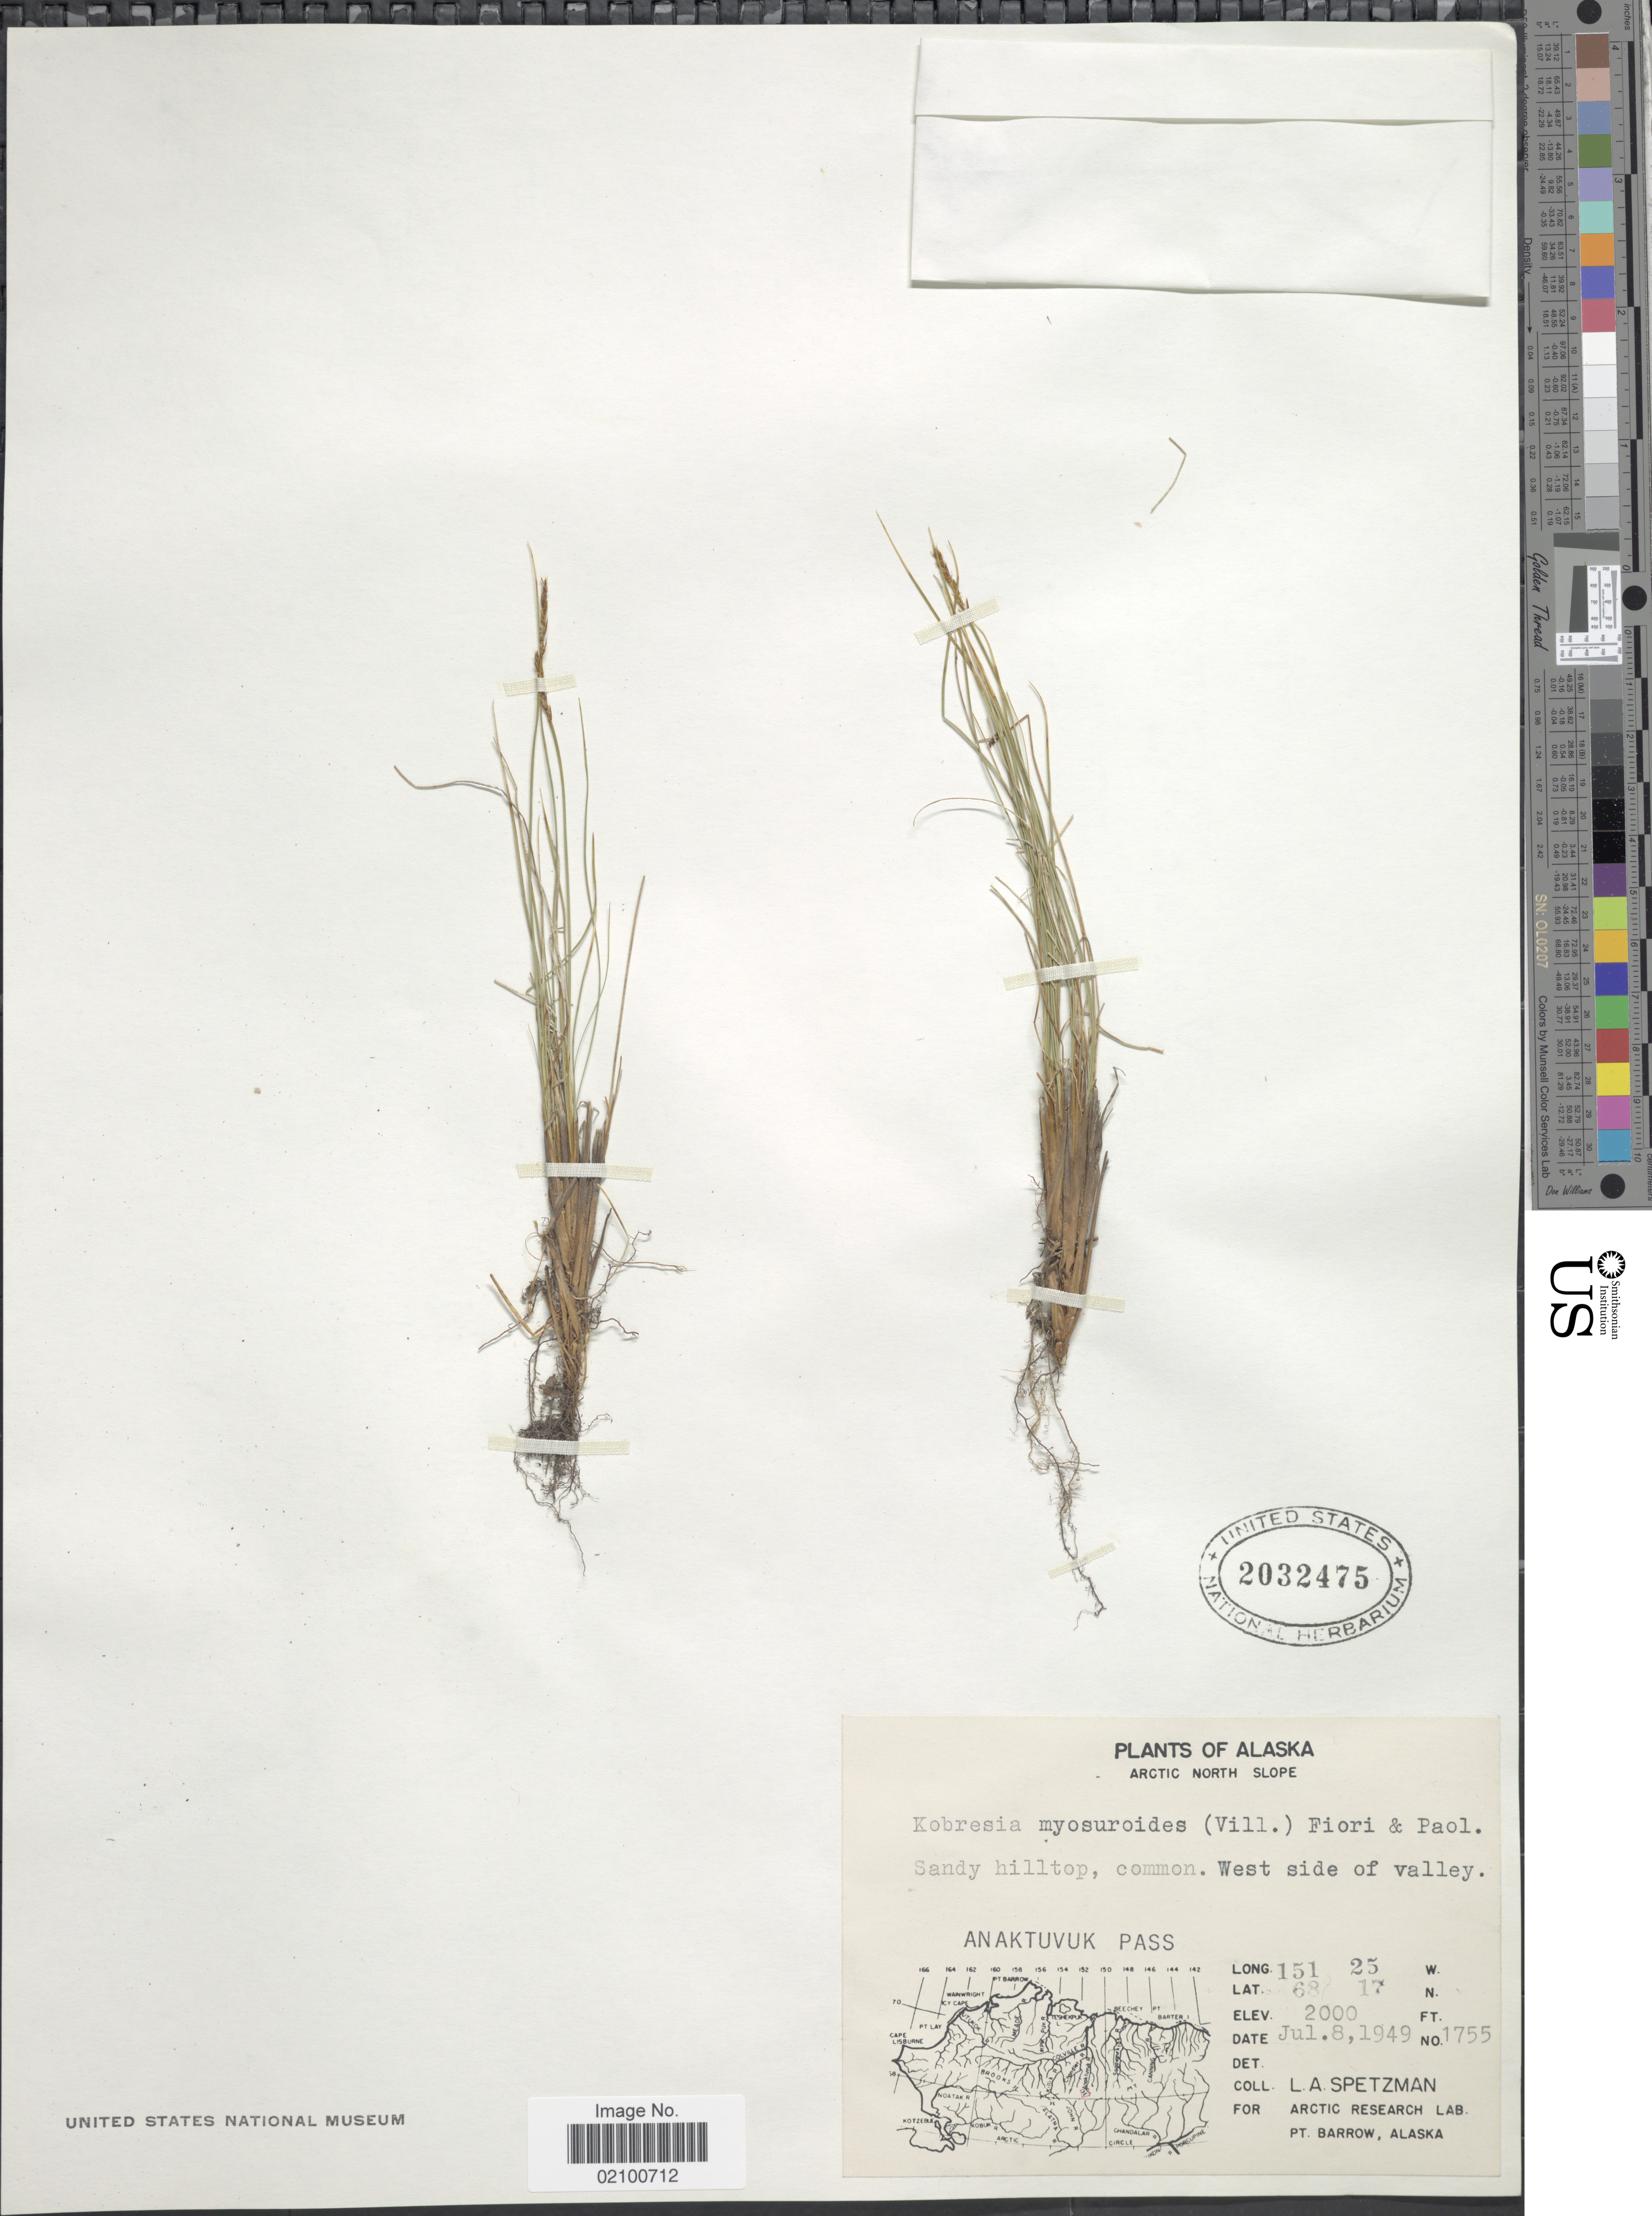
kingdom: Plantae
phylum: Tracheophyta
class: Liliopsida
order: Poales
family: Cyperaceae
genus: Carex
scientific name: Carex myosuroides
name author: Vill.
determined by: Strong, M. T., (US), Smithsonian Institution - National Museum of Natural History (UNITED STATES)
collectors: L. Spetzman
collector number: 1755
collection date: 1949-07-08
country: United States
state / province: Alaska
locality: Arctic North Slope, Anaktuvuk Pass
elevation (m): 610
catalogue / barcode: US 2032475